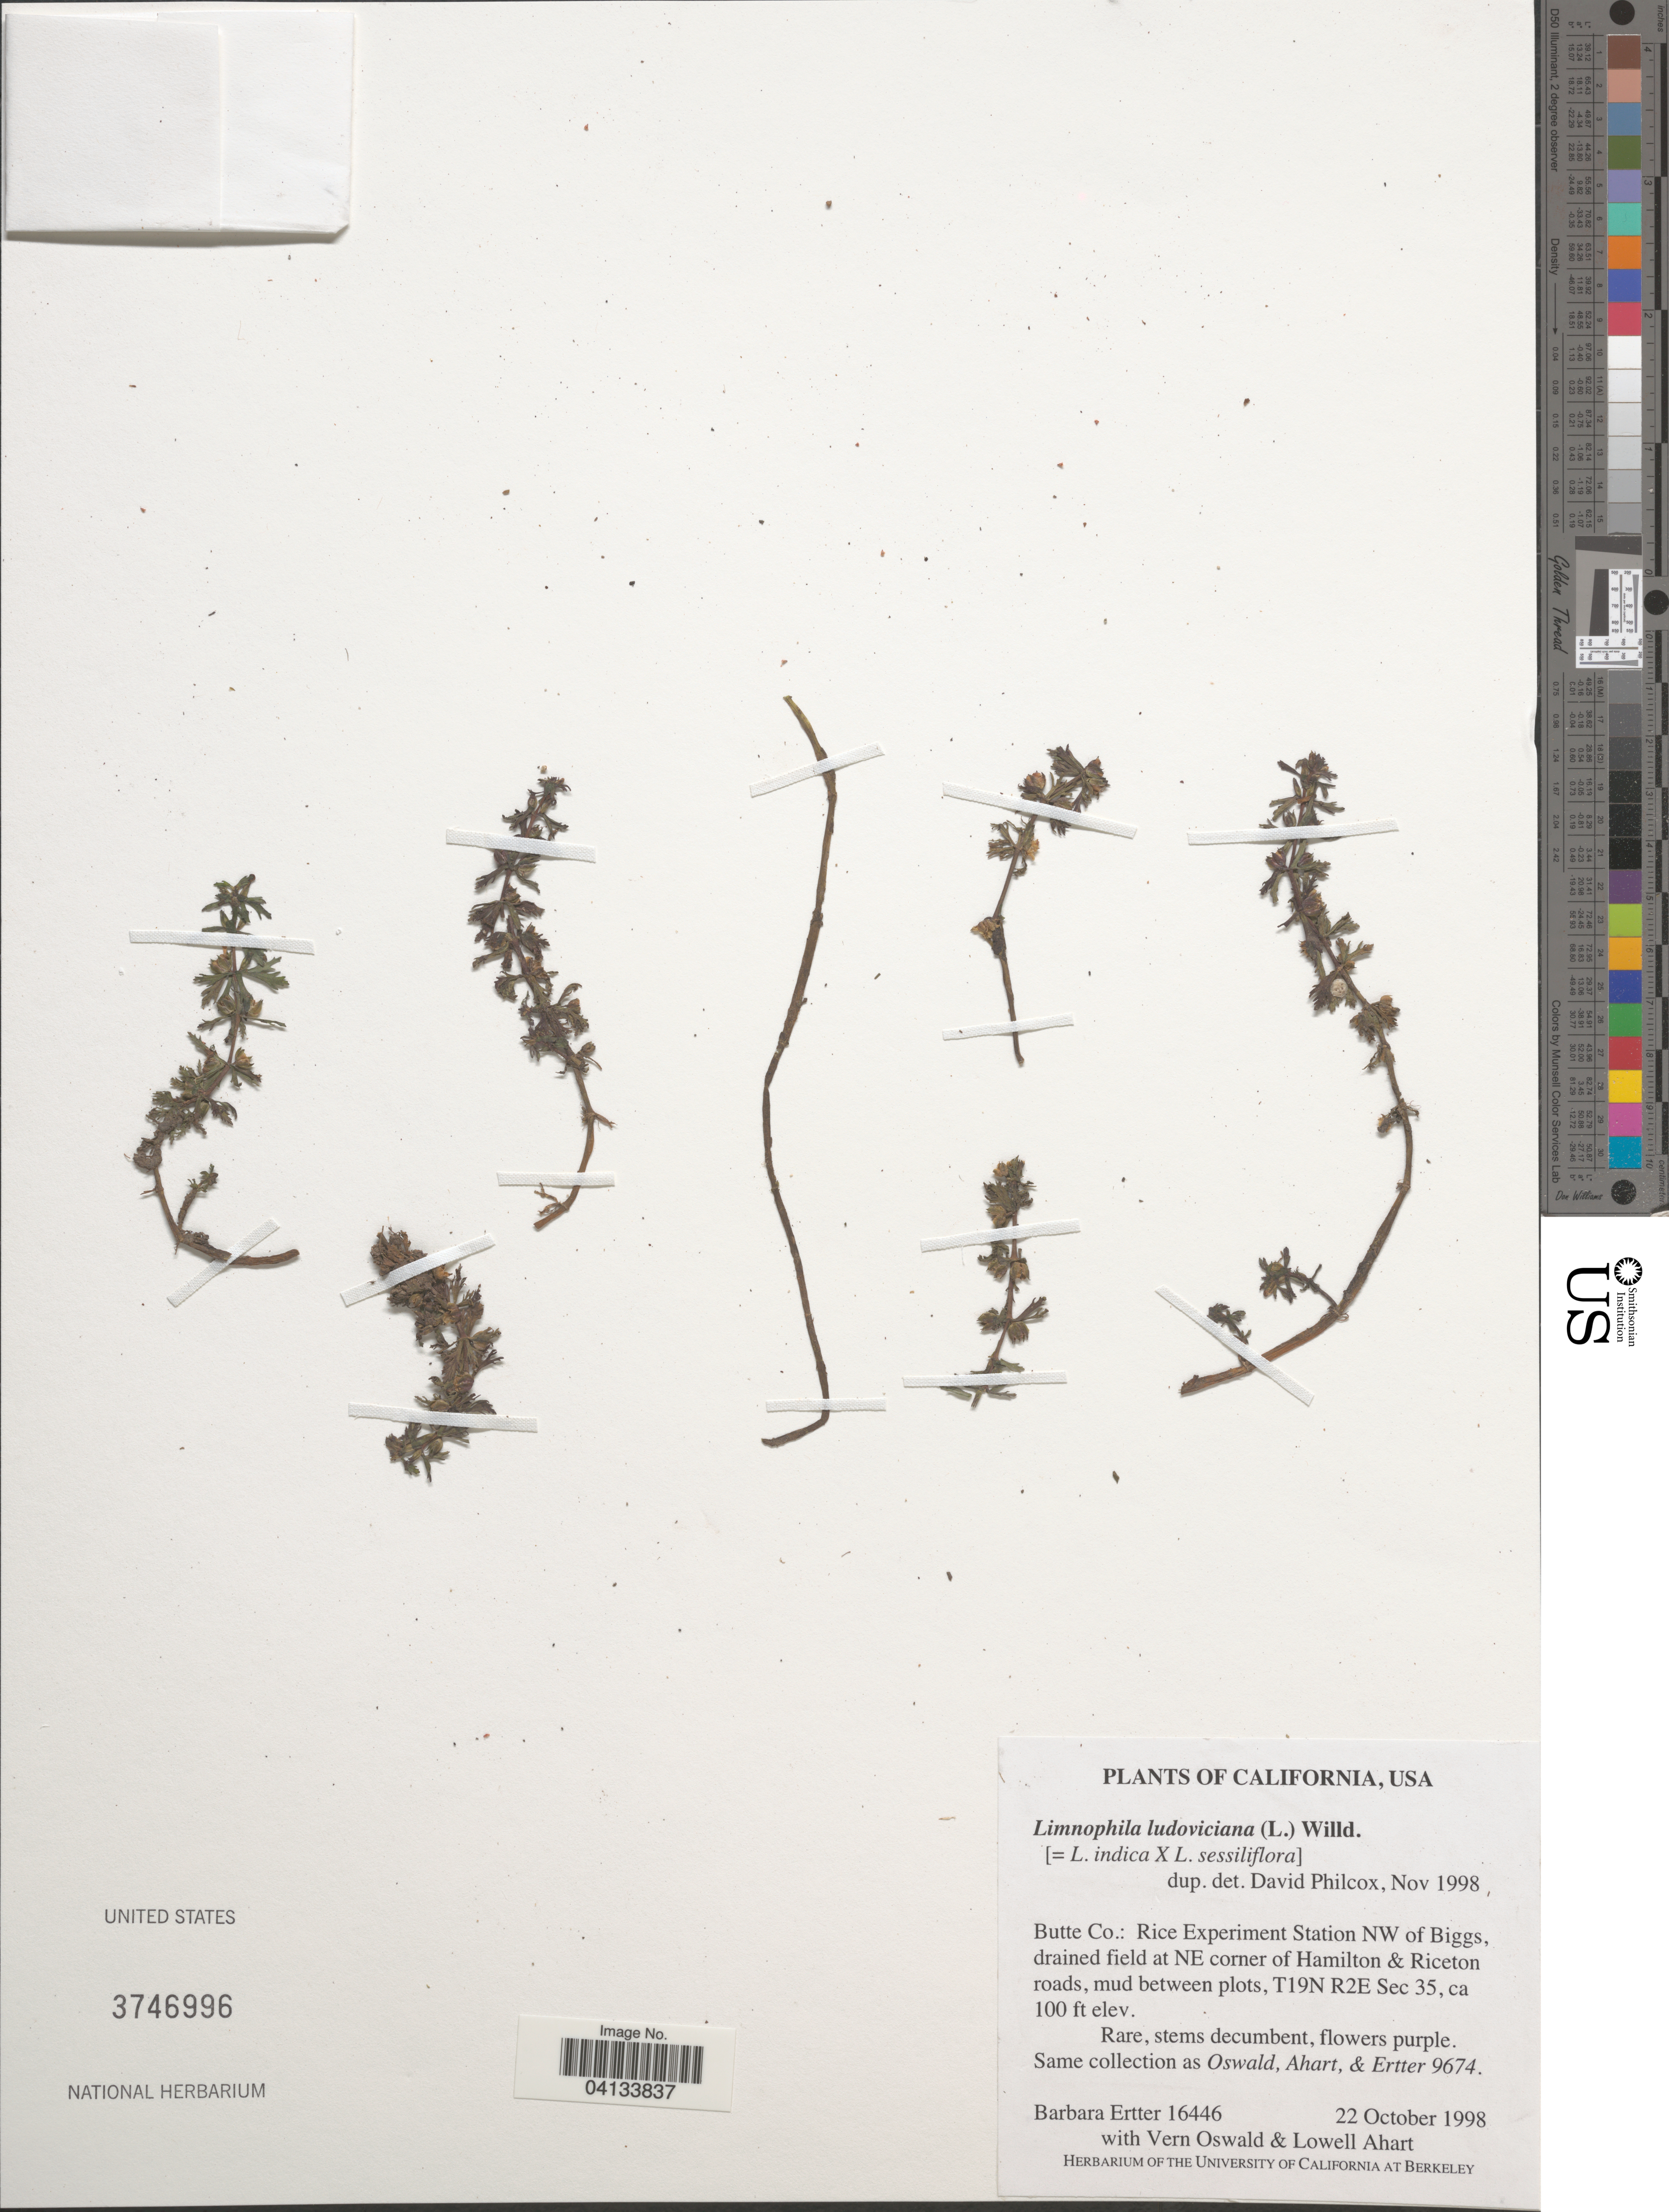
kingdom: Plantae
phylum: Tracheophyta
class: Magnoliopsida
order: Lamiales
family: Plantaginaceae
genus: Limnophila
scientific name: Limnophila ludoviciana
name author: Thieret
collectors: B. Ertter, V. Oswald & L. Ahart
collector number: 16446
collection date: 1998-10-22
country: United States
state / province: California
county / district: Butte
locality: Butte Co.: Rice Experiment State NW of Biggs, drained field at NE corner of Hamilton & Riceton roads, mud between plots, T19N R2E Sec 35.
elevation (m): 30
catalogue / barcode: US 3746996